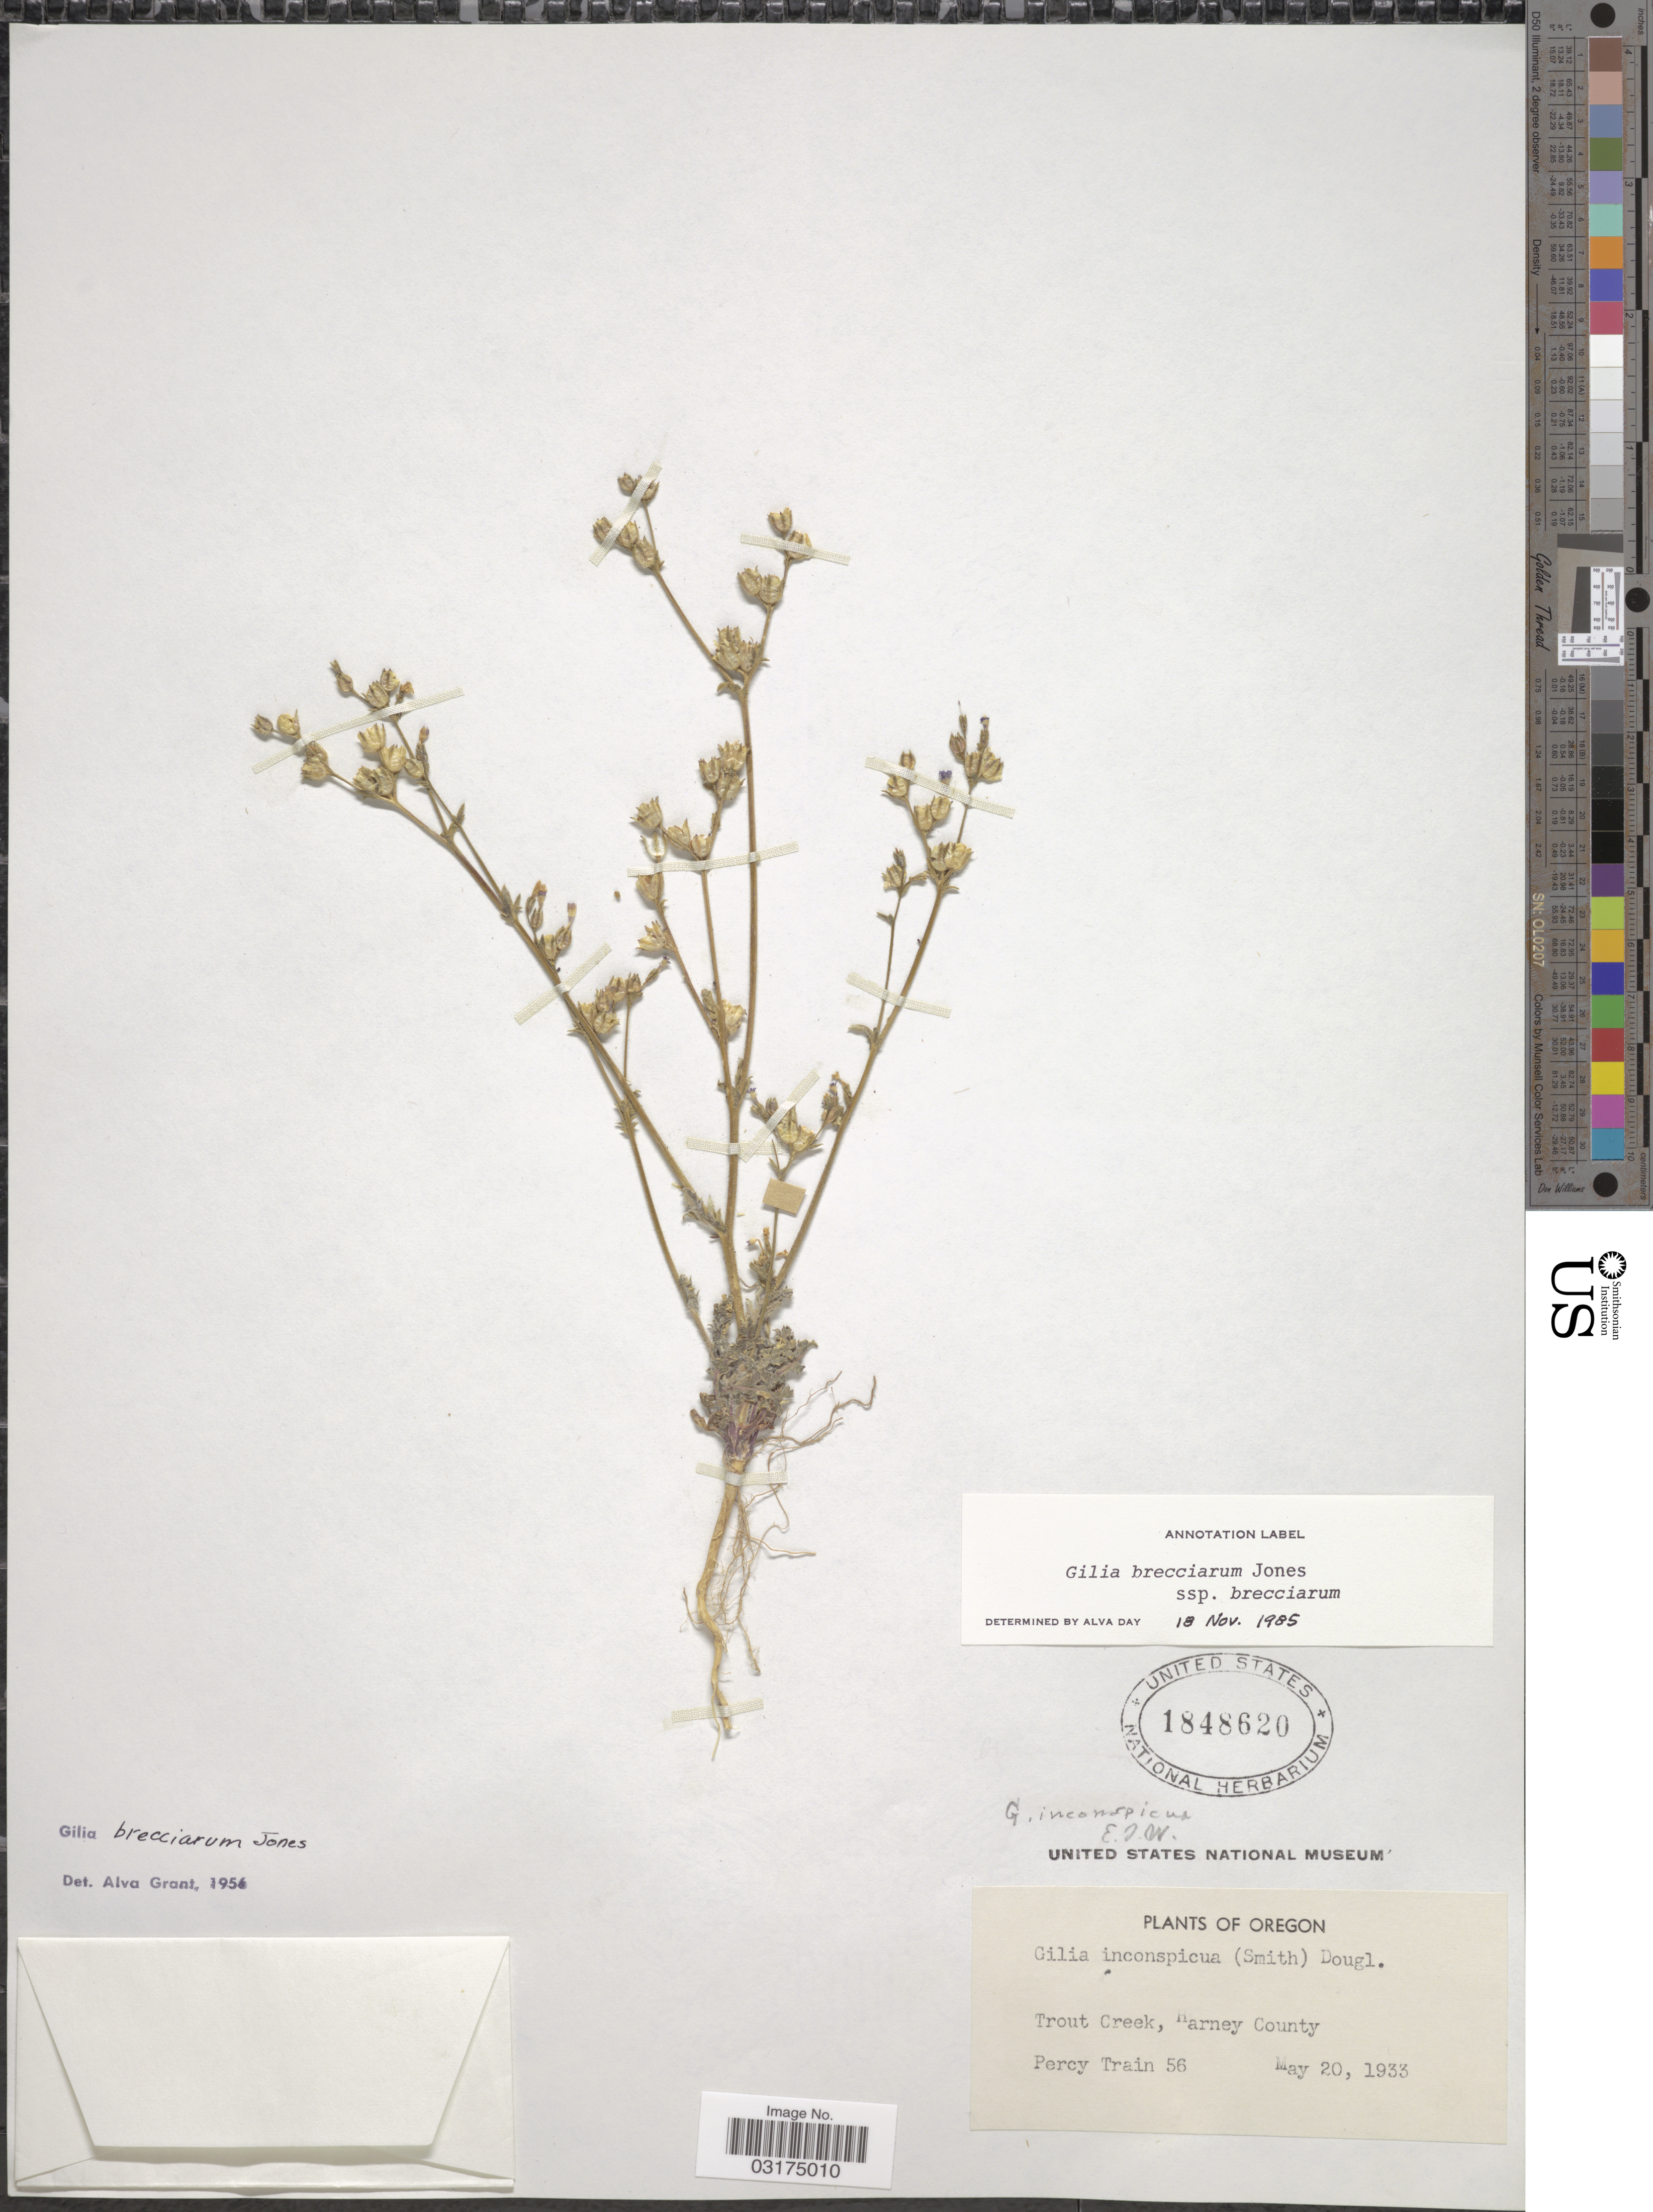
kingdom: Plantae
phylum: Tracheophyta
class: Magnoliopsida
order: Ericales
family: Polemoniaceae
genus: Gilia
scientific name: Gilia brecciarum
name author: M.E. Jones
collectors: P. Train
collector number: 56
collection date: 1933-05-20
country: United States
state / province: Oregon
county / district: Harney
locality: Trout Creek, Harney County.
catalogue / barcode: US 1848620